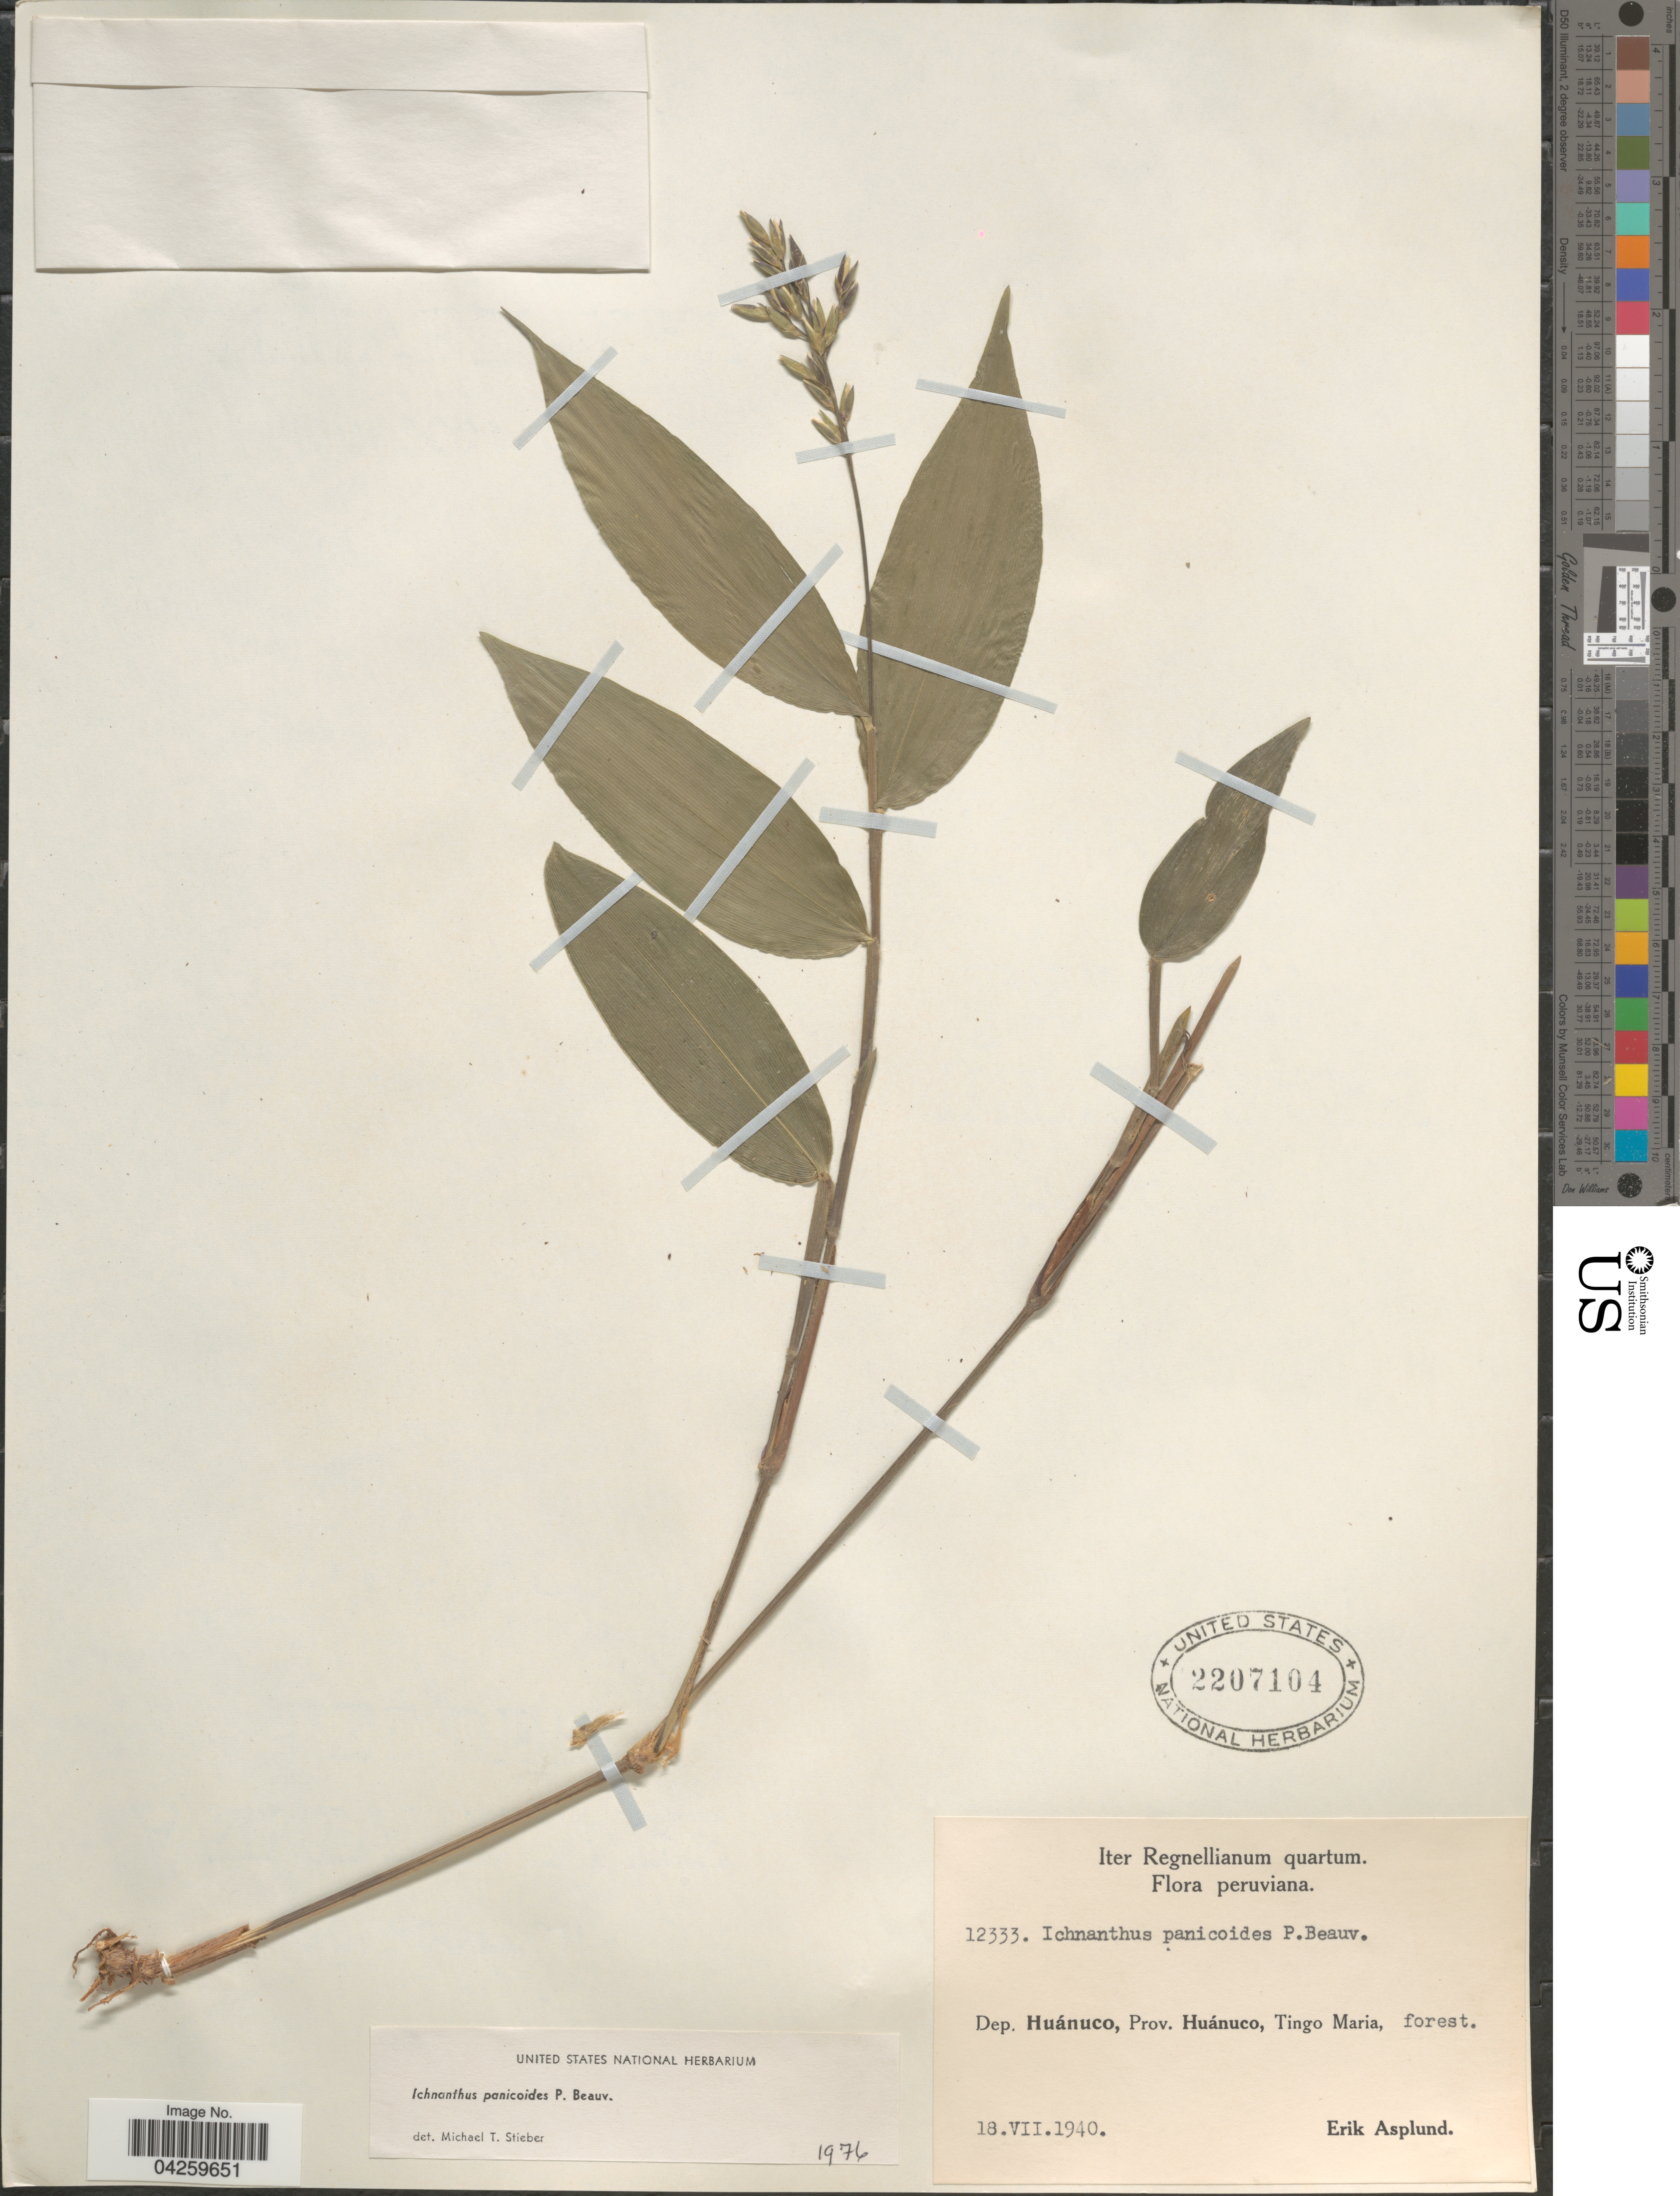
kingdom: Plantae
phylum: Tracheophyta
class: Liliopsida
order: Poales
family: Poaceae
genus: Ichnanthus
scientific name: Ichnanthus panicoides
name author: P. Beauv.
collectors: E. Asplund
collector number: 12333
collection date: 1940-07-18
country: Peru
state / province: Huánuco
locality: Iter Regnellianum quartum. Dep. Huánuco, Prov. Huánuco, Tingo Maria, forest.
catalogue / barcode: US 2207104